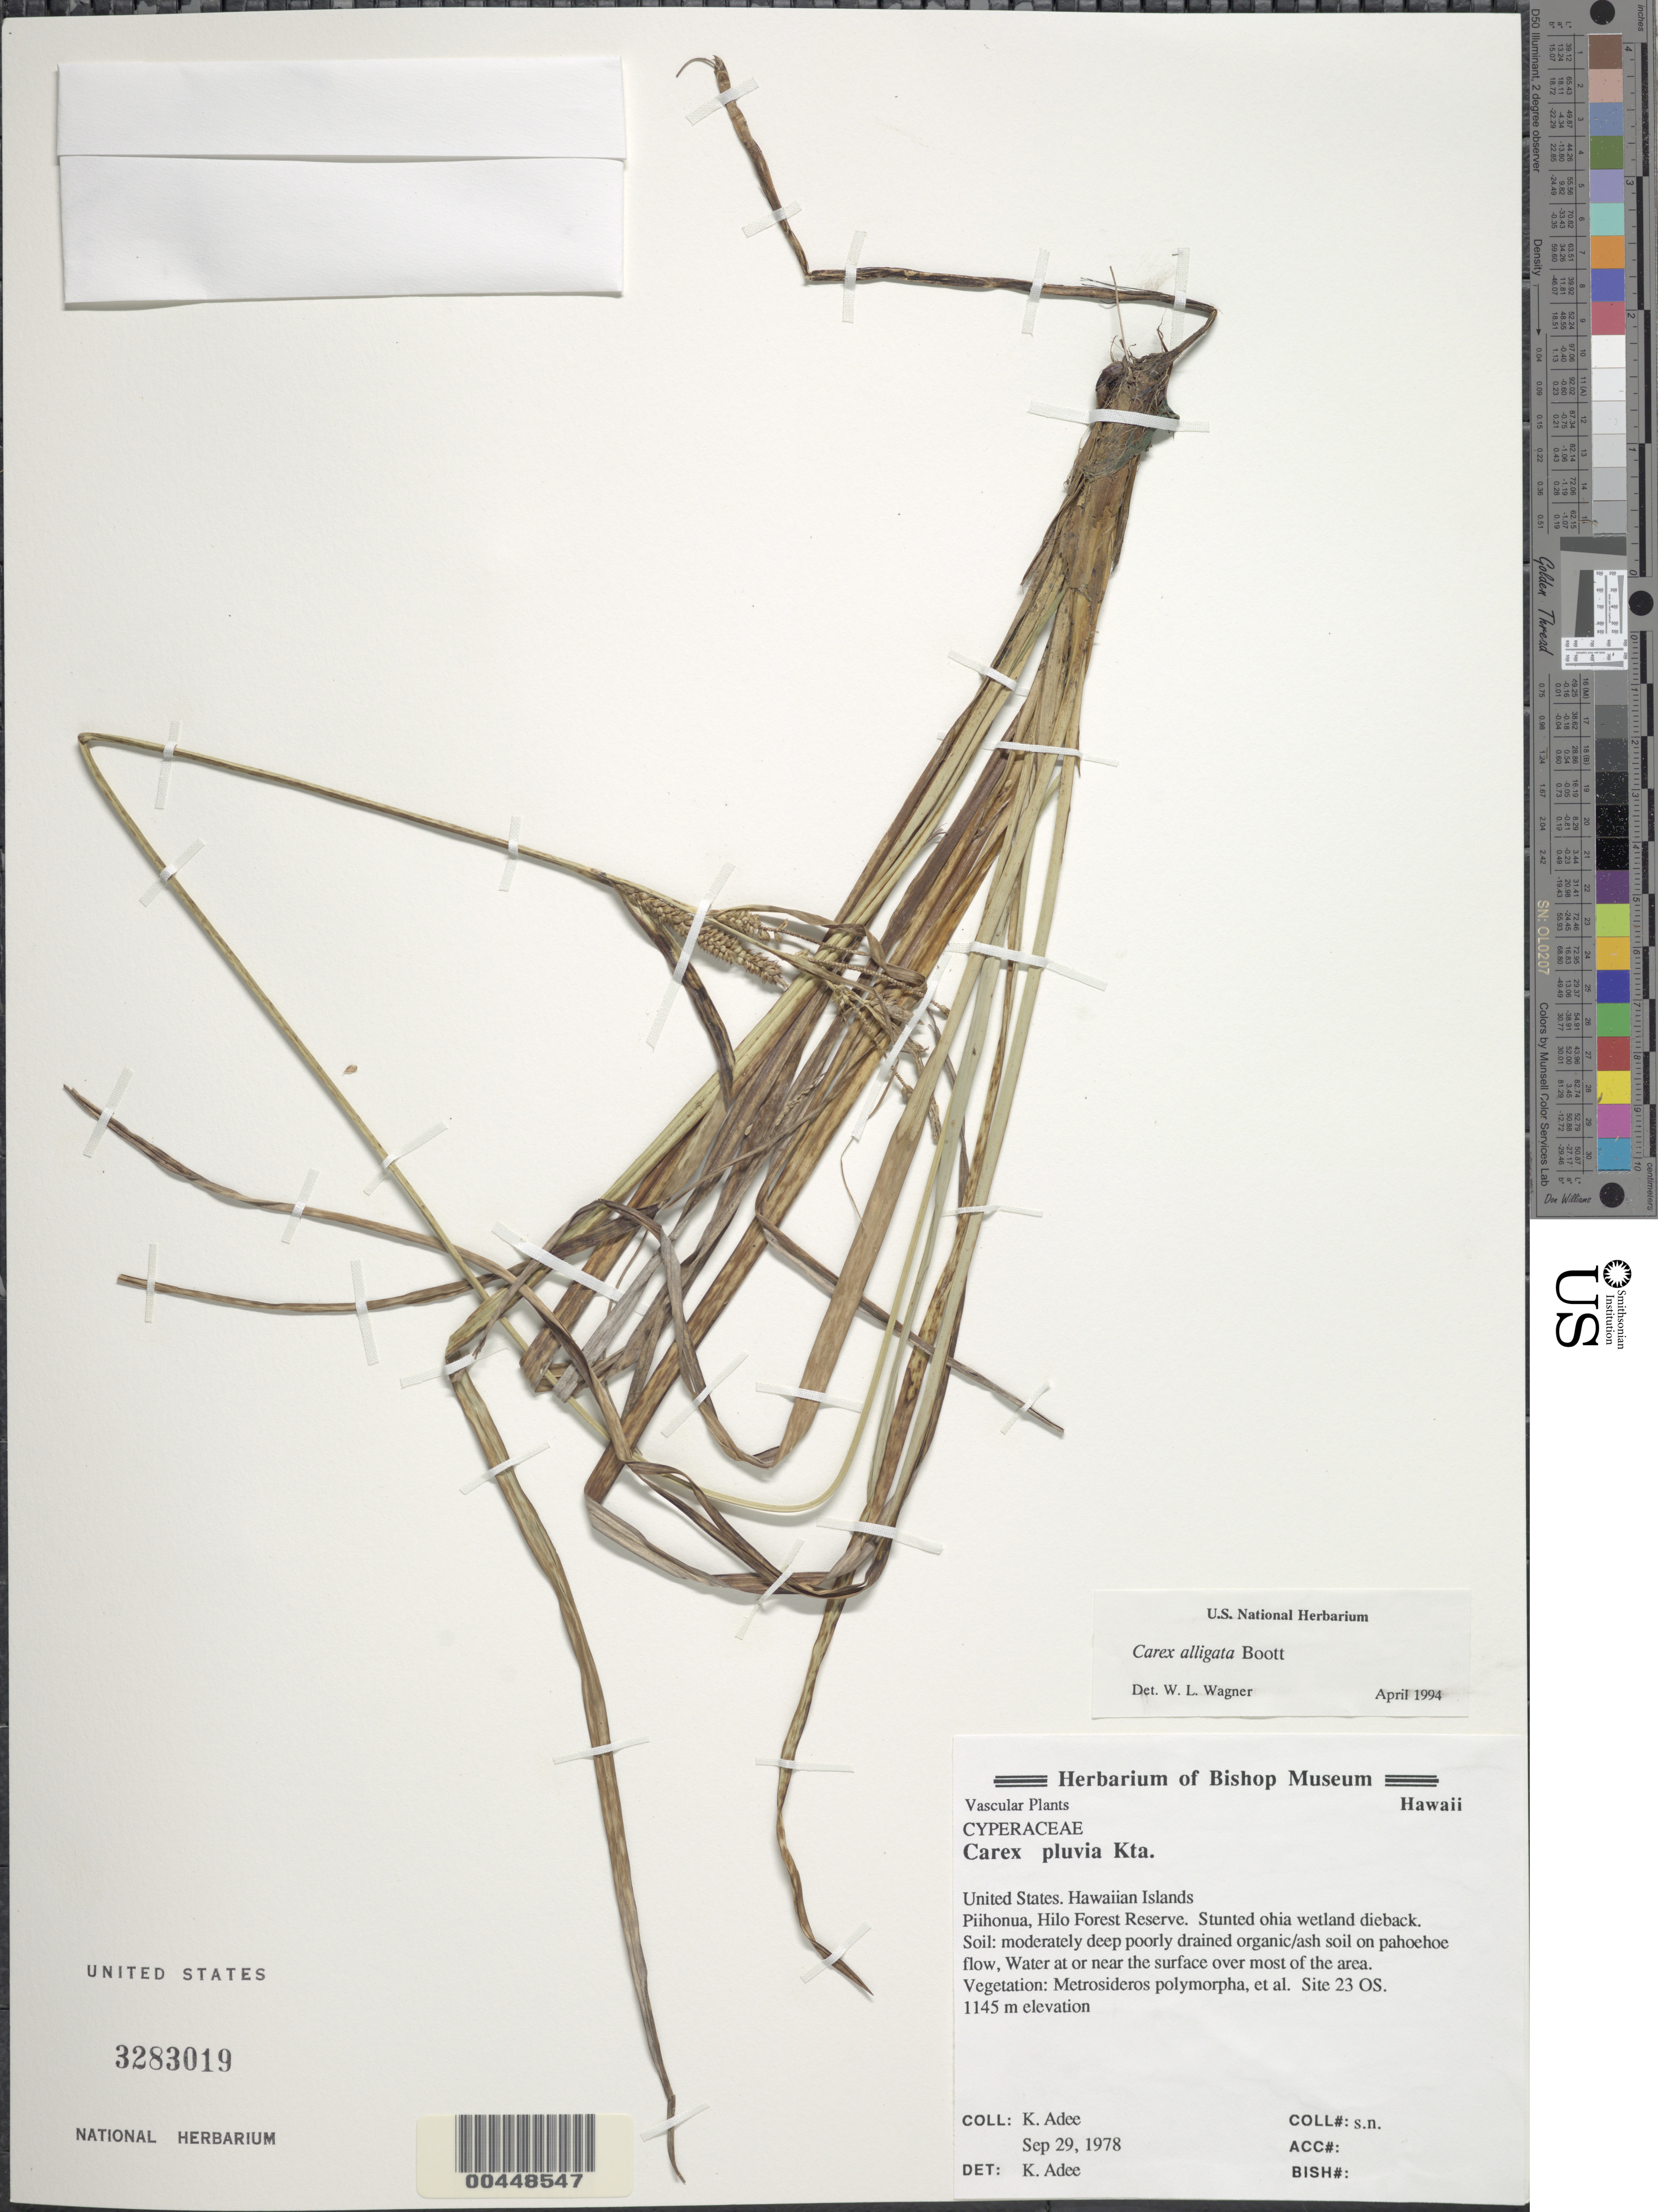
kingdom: Plantae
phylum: Tracheophyta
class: Liliopsida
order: Poales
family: Cyperaceae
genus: Carex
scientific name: Carex alligata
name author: Boott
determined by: Wagner, W. L., (BOT), Smithsonian Institution - National Museum of Natural History (UNITED STATES)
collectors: K. Adee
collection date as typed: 29 Sep 1978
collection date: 1978-09-29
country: United States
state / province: Hawaii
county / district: Hawaii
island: Hawaii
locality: Piihonua, Hilo Forest Reserve, Site 23 OS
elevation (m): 1145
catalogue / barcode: US 3283019